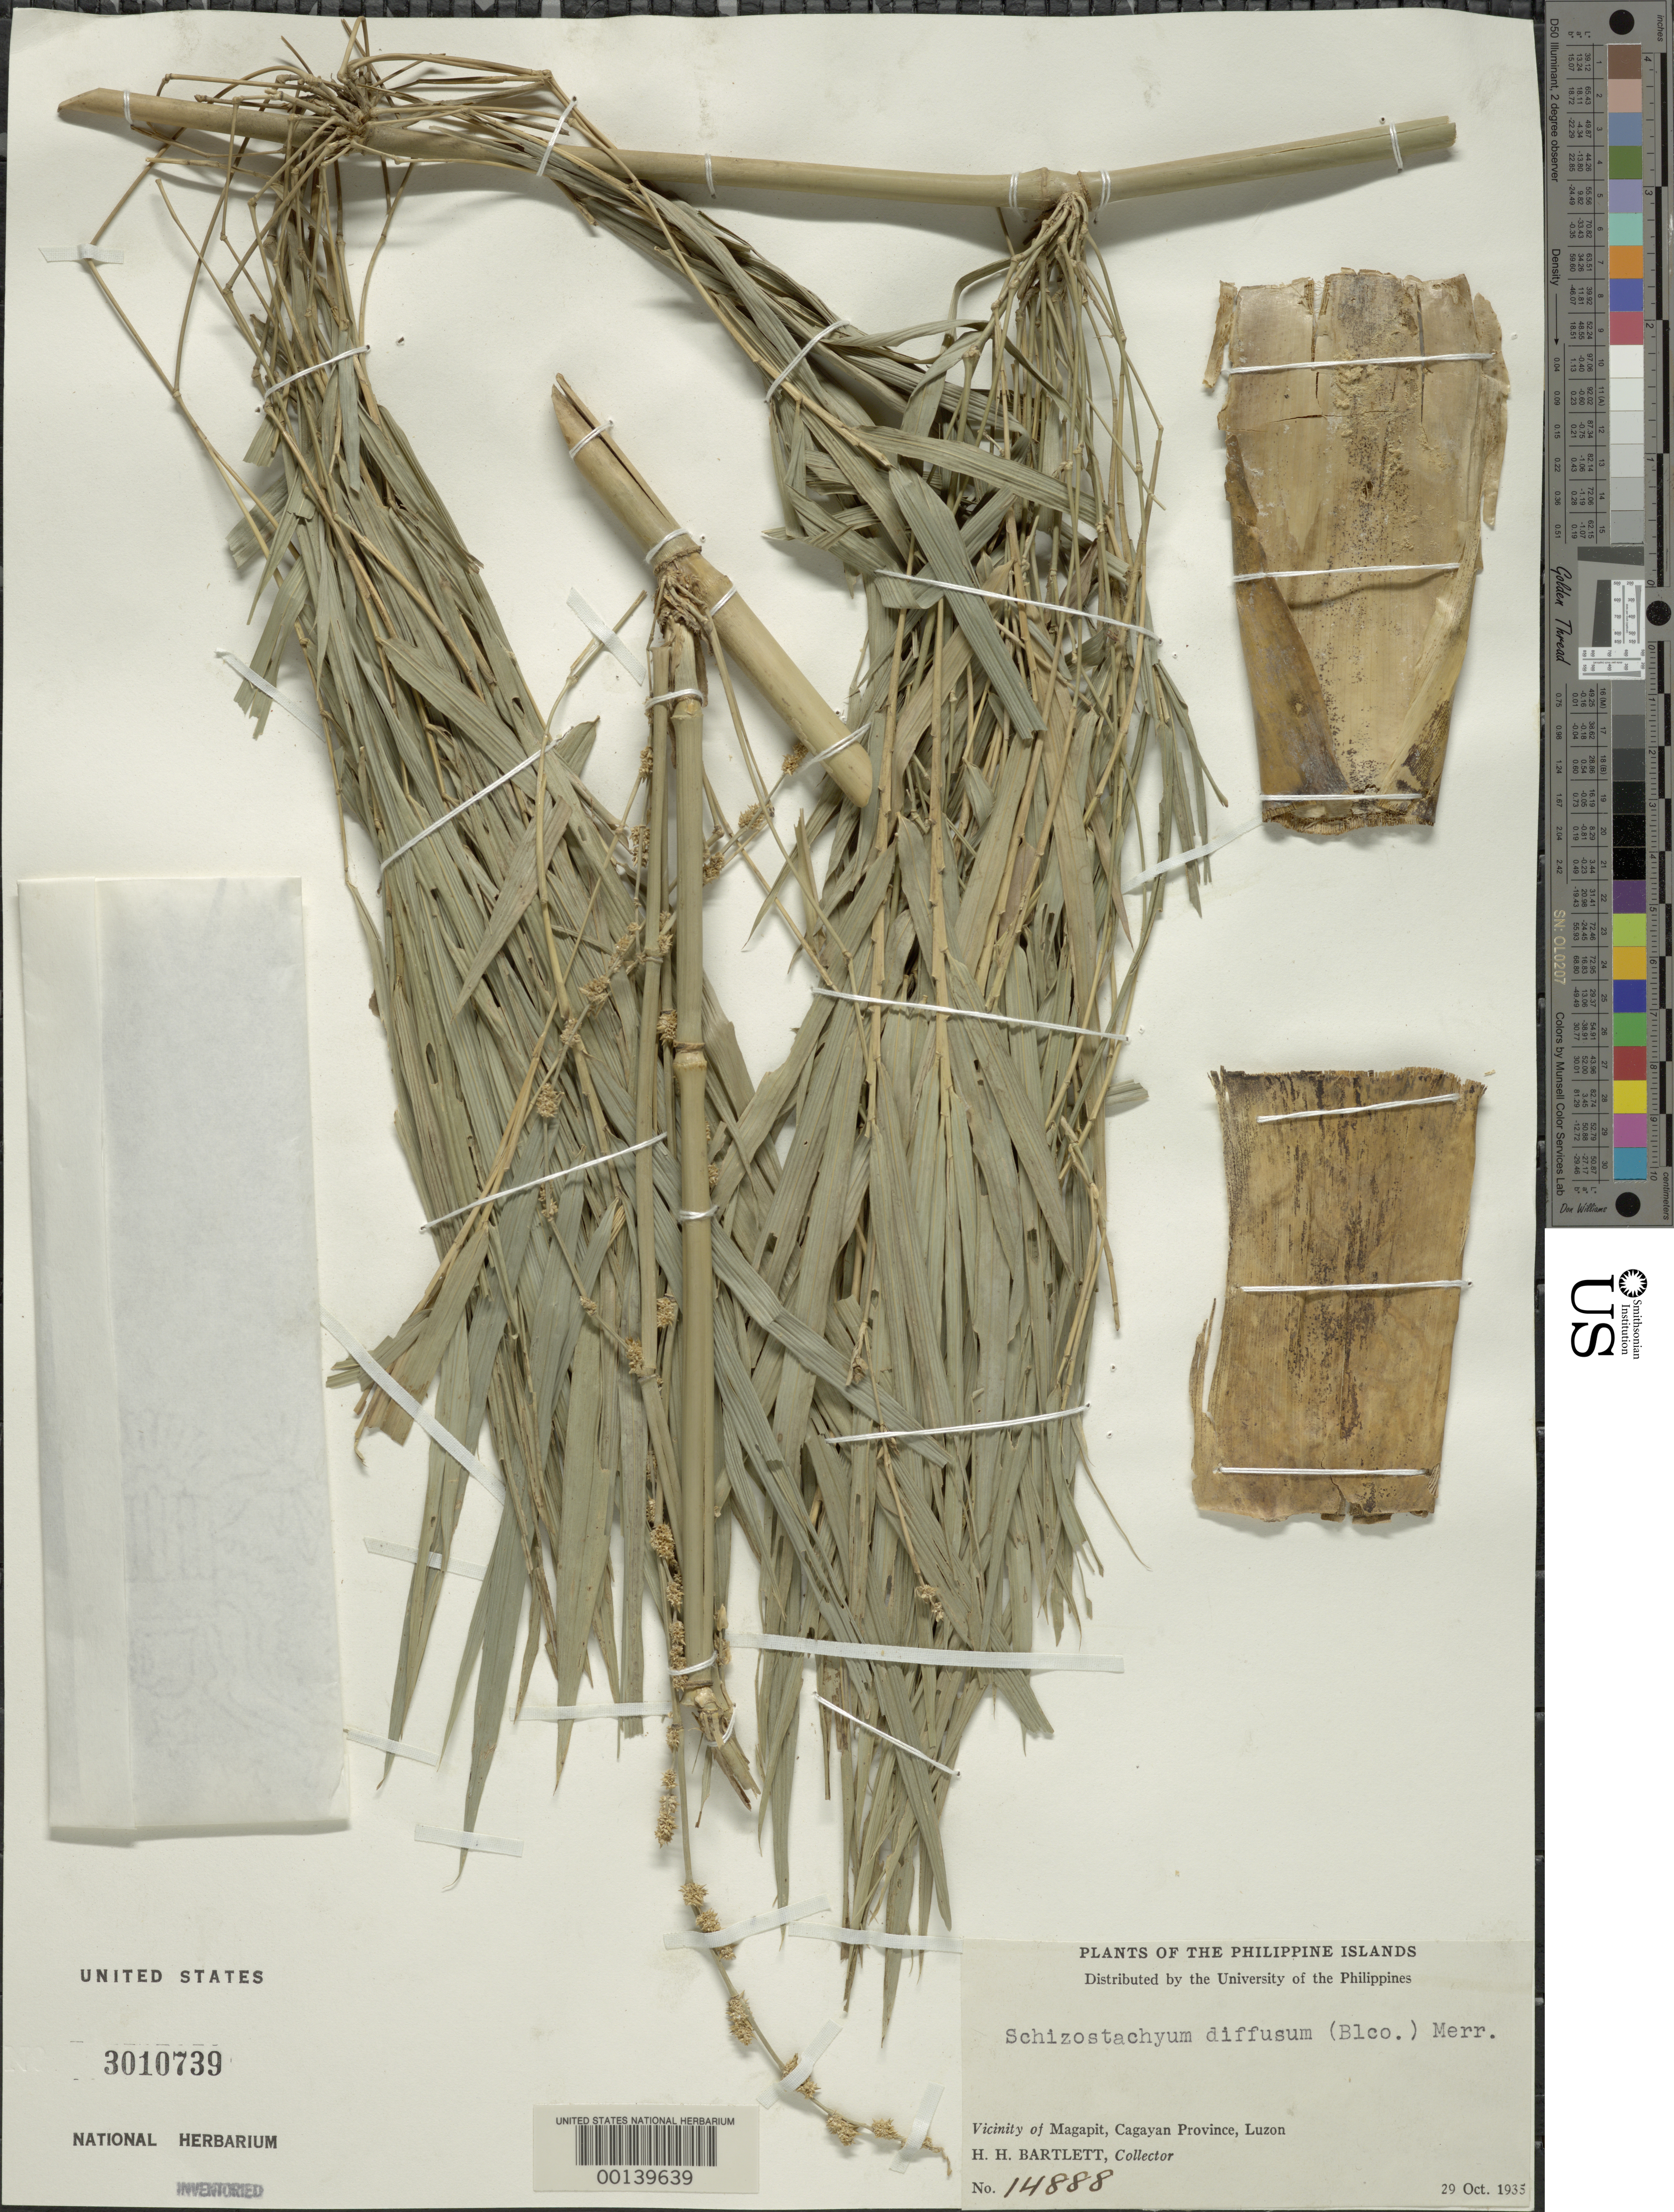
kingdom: Plantae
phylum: Tracheophyta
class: Liliopsida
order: Poales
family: Poaceae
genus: Schizostachyum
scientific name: Schizostachyum diffusum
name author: (Blanco) Merr.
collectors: H. H. Bartlett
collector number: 14888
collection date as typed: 29 Oct 1935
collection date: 1935-10-29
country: Philippines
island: Luzon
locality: Cagayan, magapit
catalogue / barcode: US 3010739